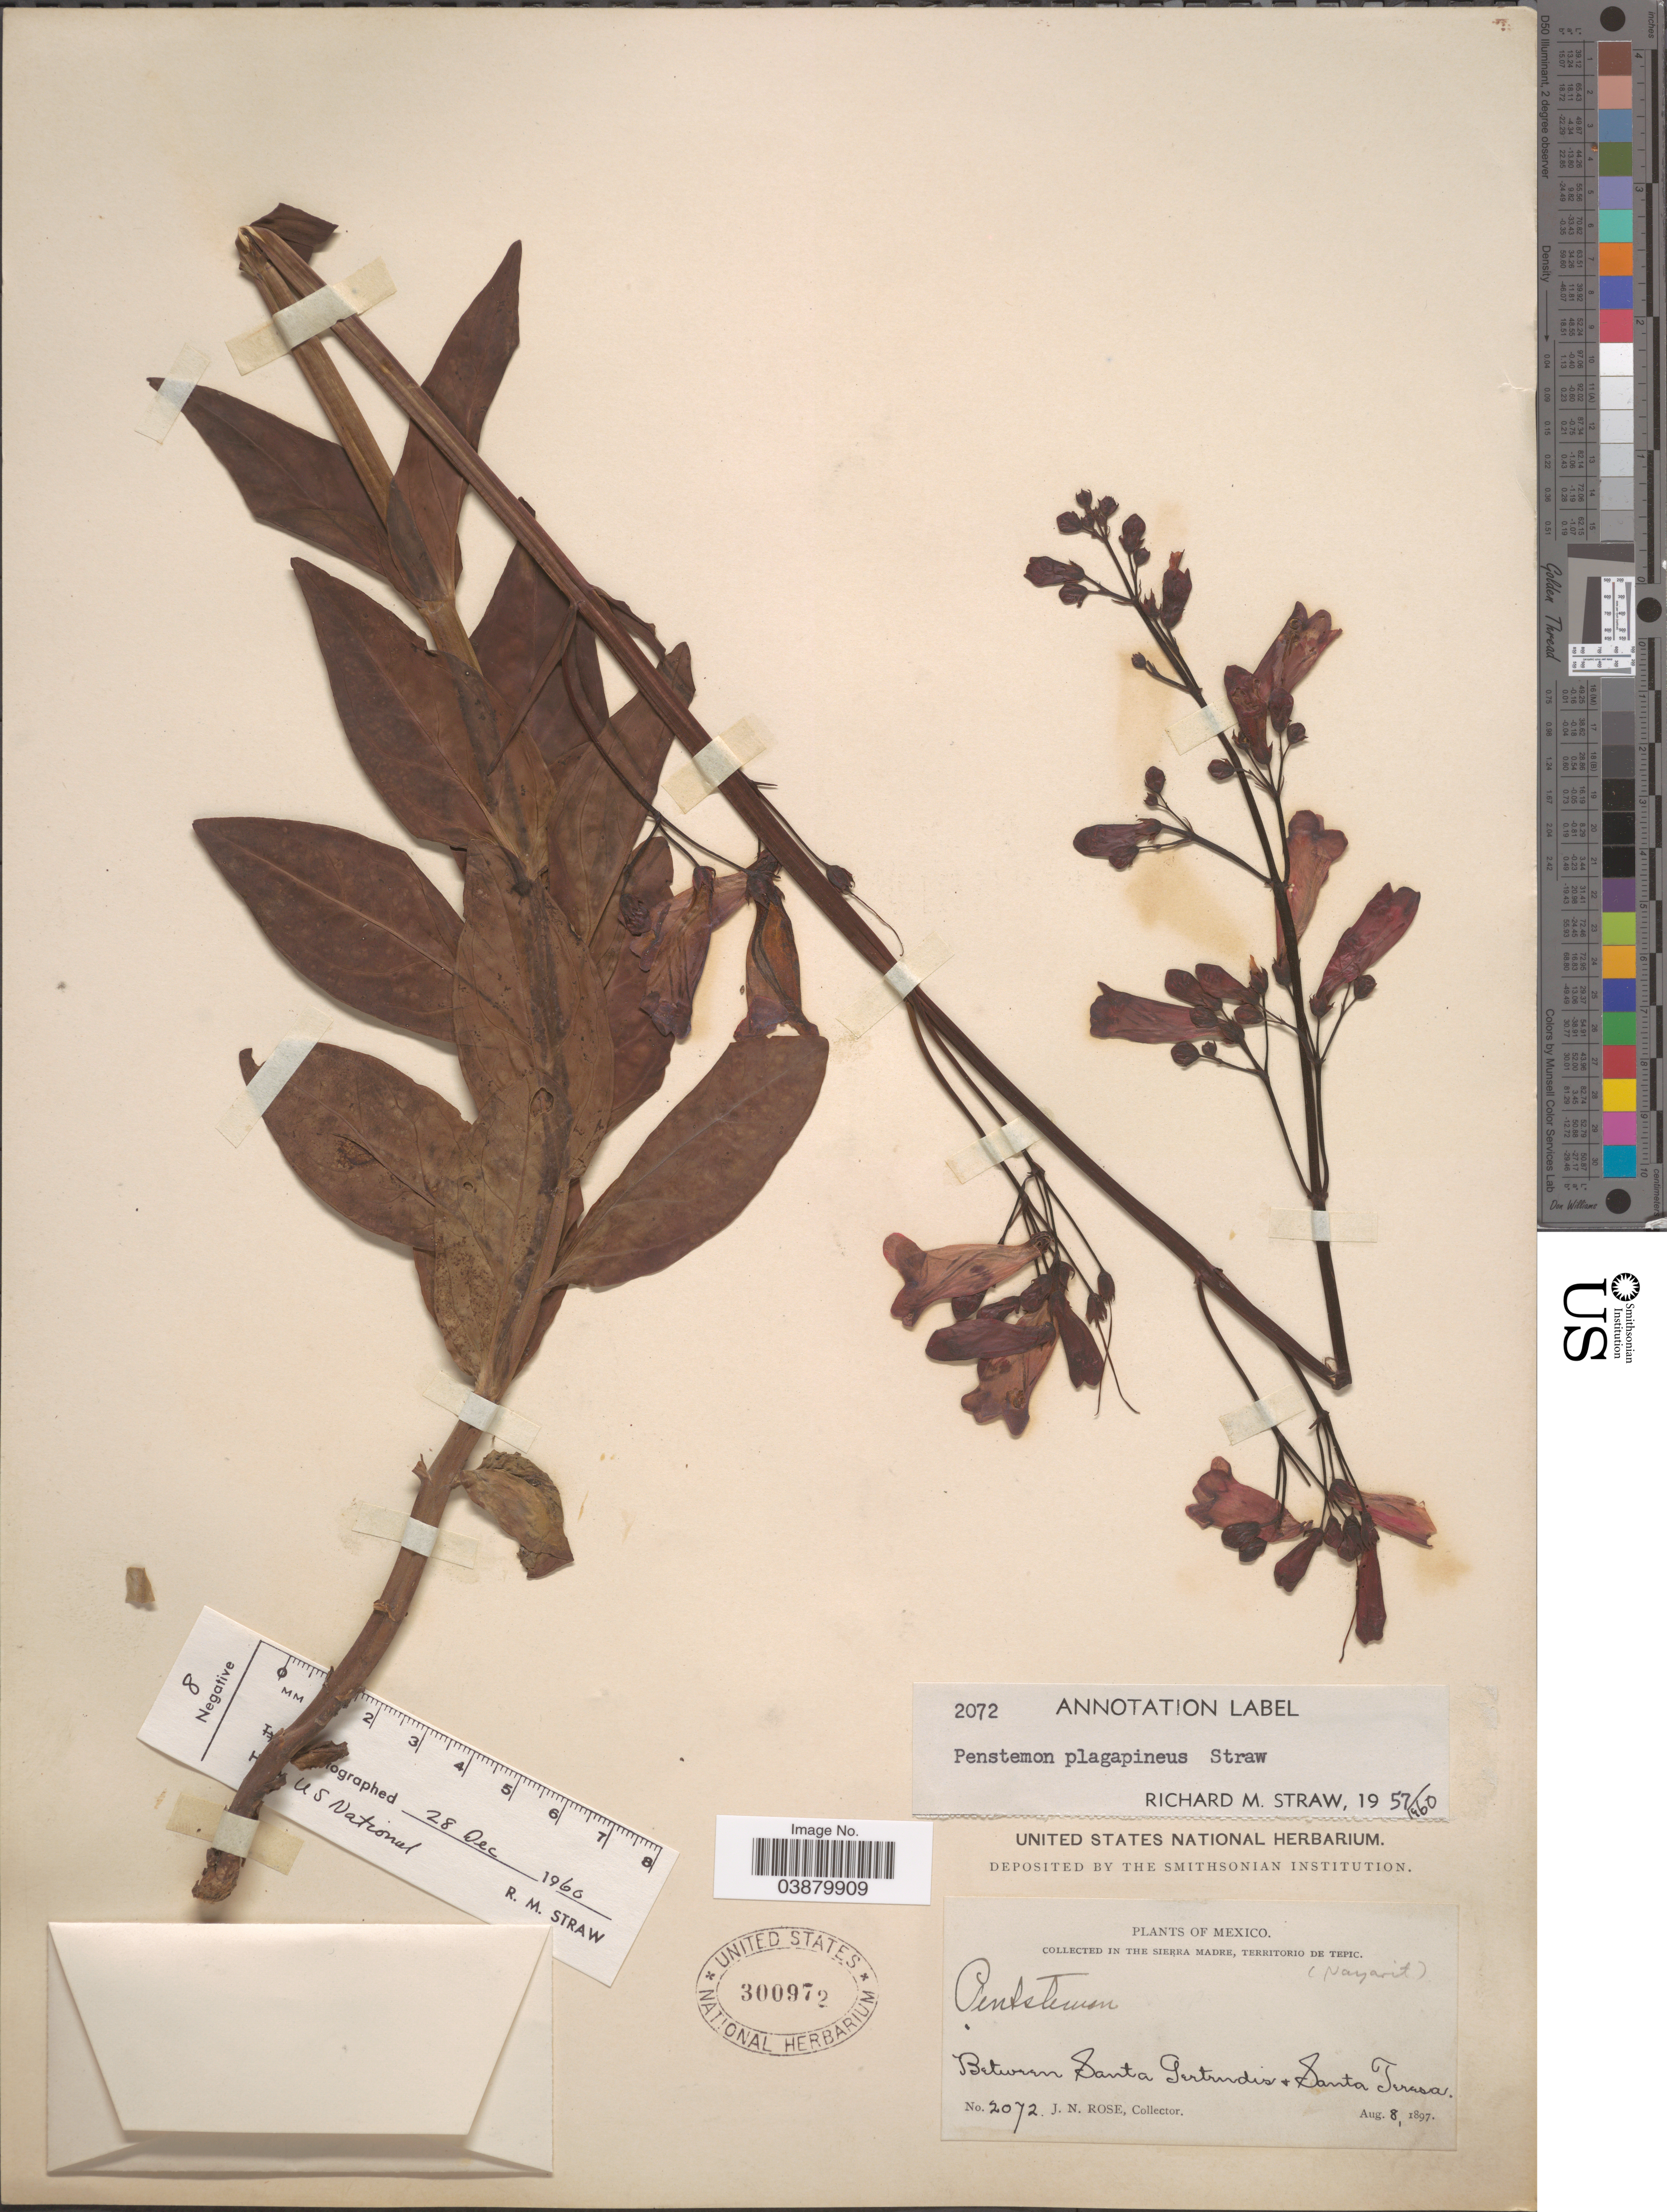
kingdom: Plantae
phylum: Tracheophyta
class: Magnoliopsida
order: Lamiales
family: Plantaginaceae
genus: Penstemon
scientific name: Penstemon plagapineus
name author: Straw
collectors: J. N. Rose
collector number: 2072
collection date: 1897-08-08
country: Mexico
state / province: Nayarit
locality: In the Sierra Madre, Territorio de Tepic. Between Santa Gertrudis & Santa Teresa.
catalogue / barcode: US 300972